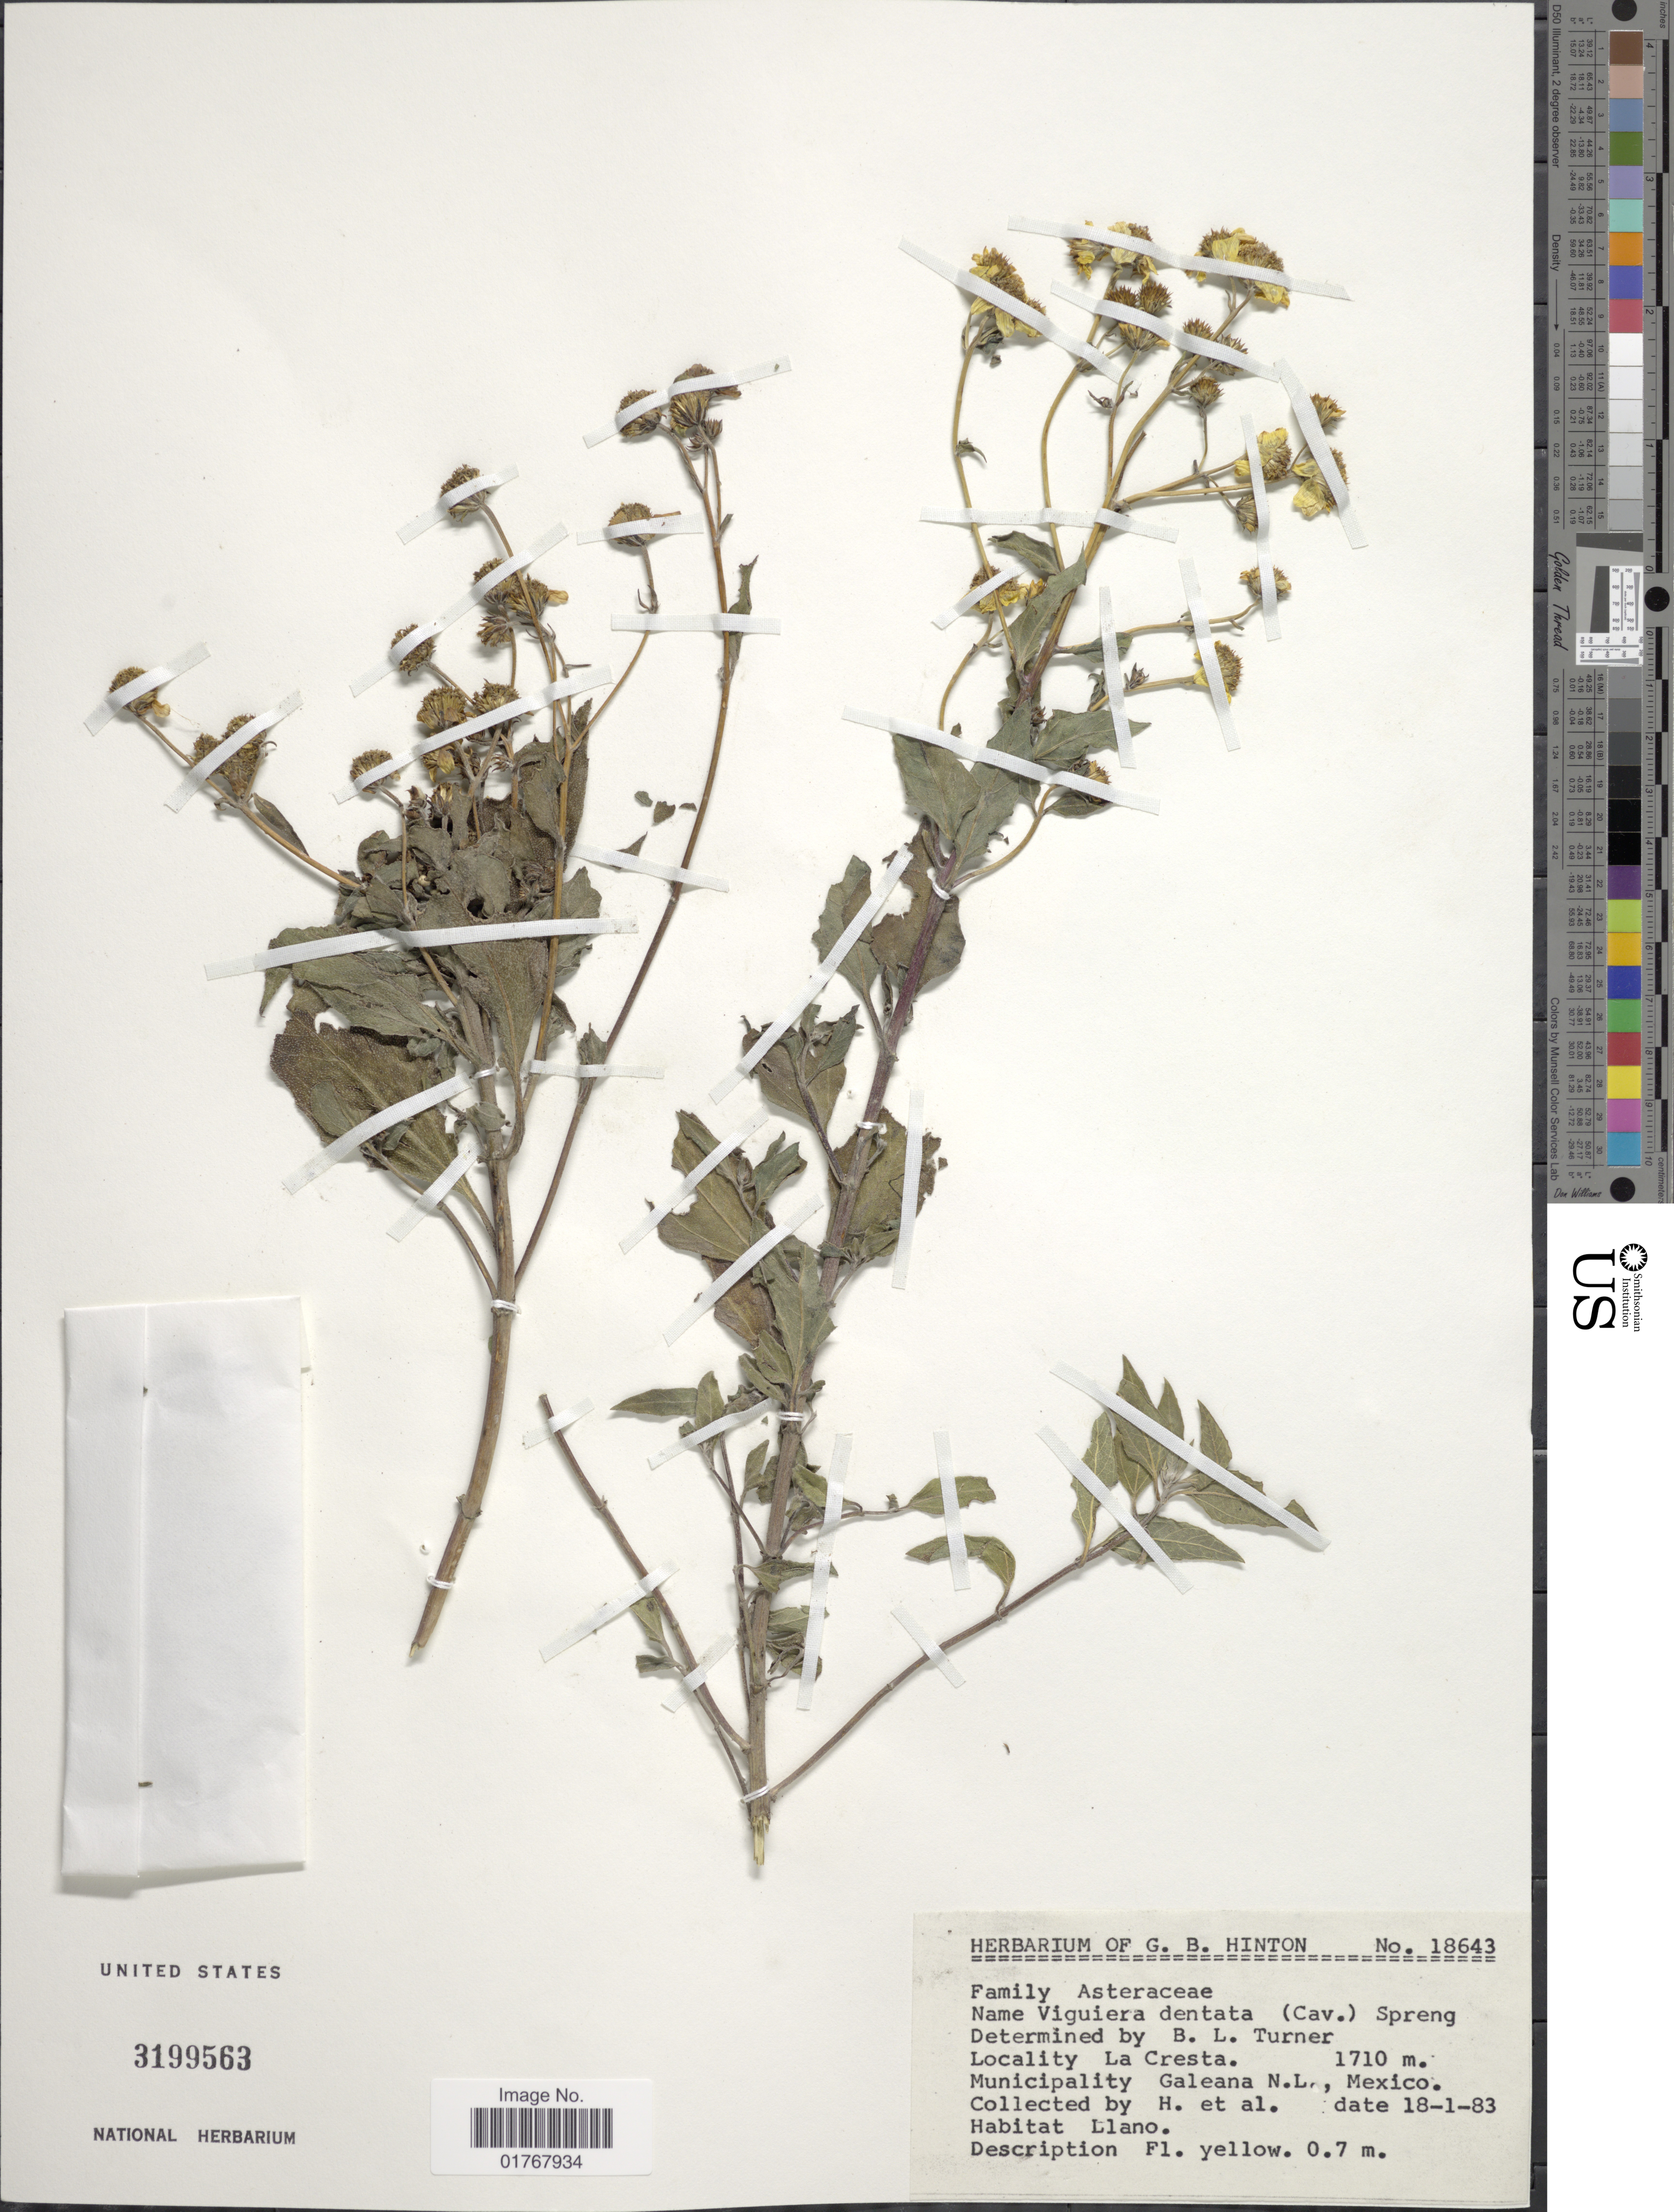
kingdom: Plantae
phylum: Tracheophyta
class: Magnoliopsida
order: Asterales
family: Asteraceae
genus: Viguiera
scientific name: Viguiera dentata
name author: (Cav.) Spreng.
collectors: G. B. Hinton & et al.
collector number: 18643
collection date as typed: Transcribed d/m/y: 18/1/83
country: Mexico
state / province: Nuevo León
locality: La Cresta, Municipality Galeana N.L.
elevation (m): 1710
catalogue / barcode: US 3199563